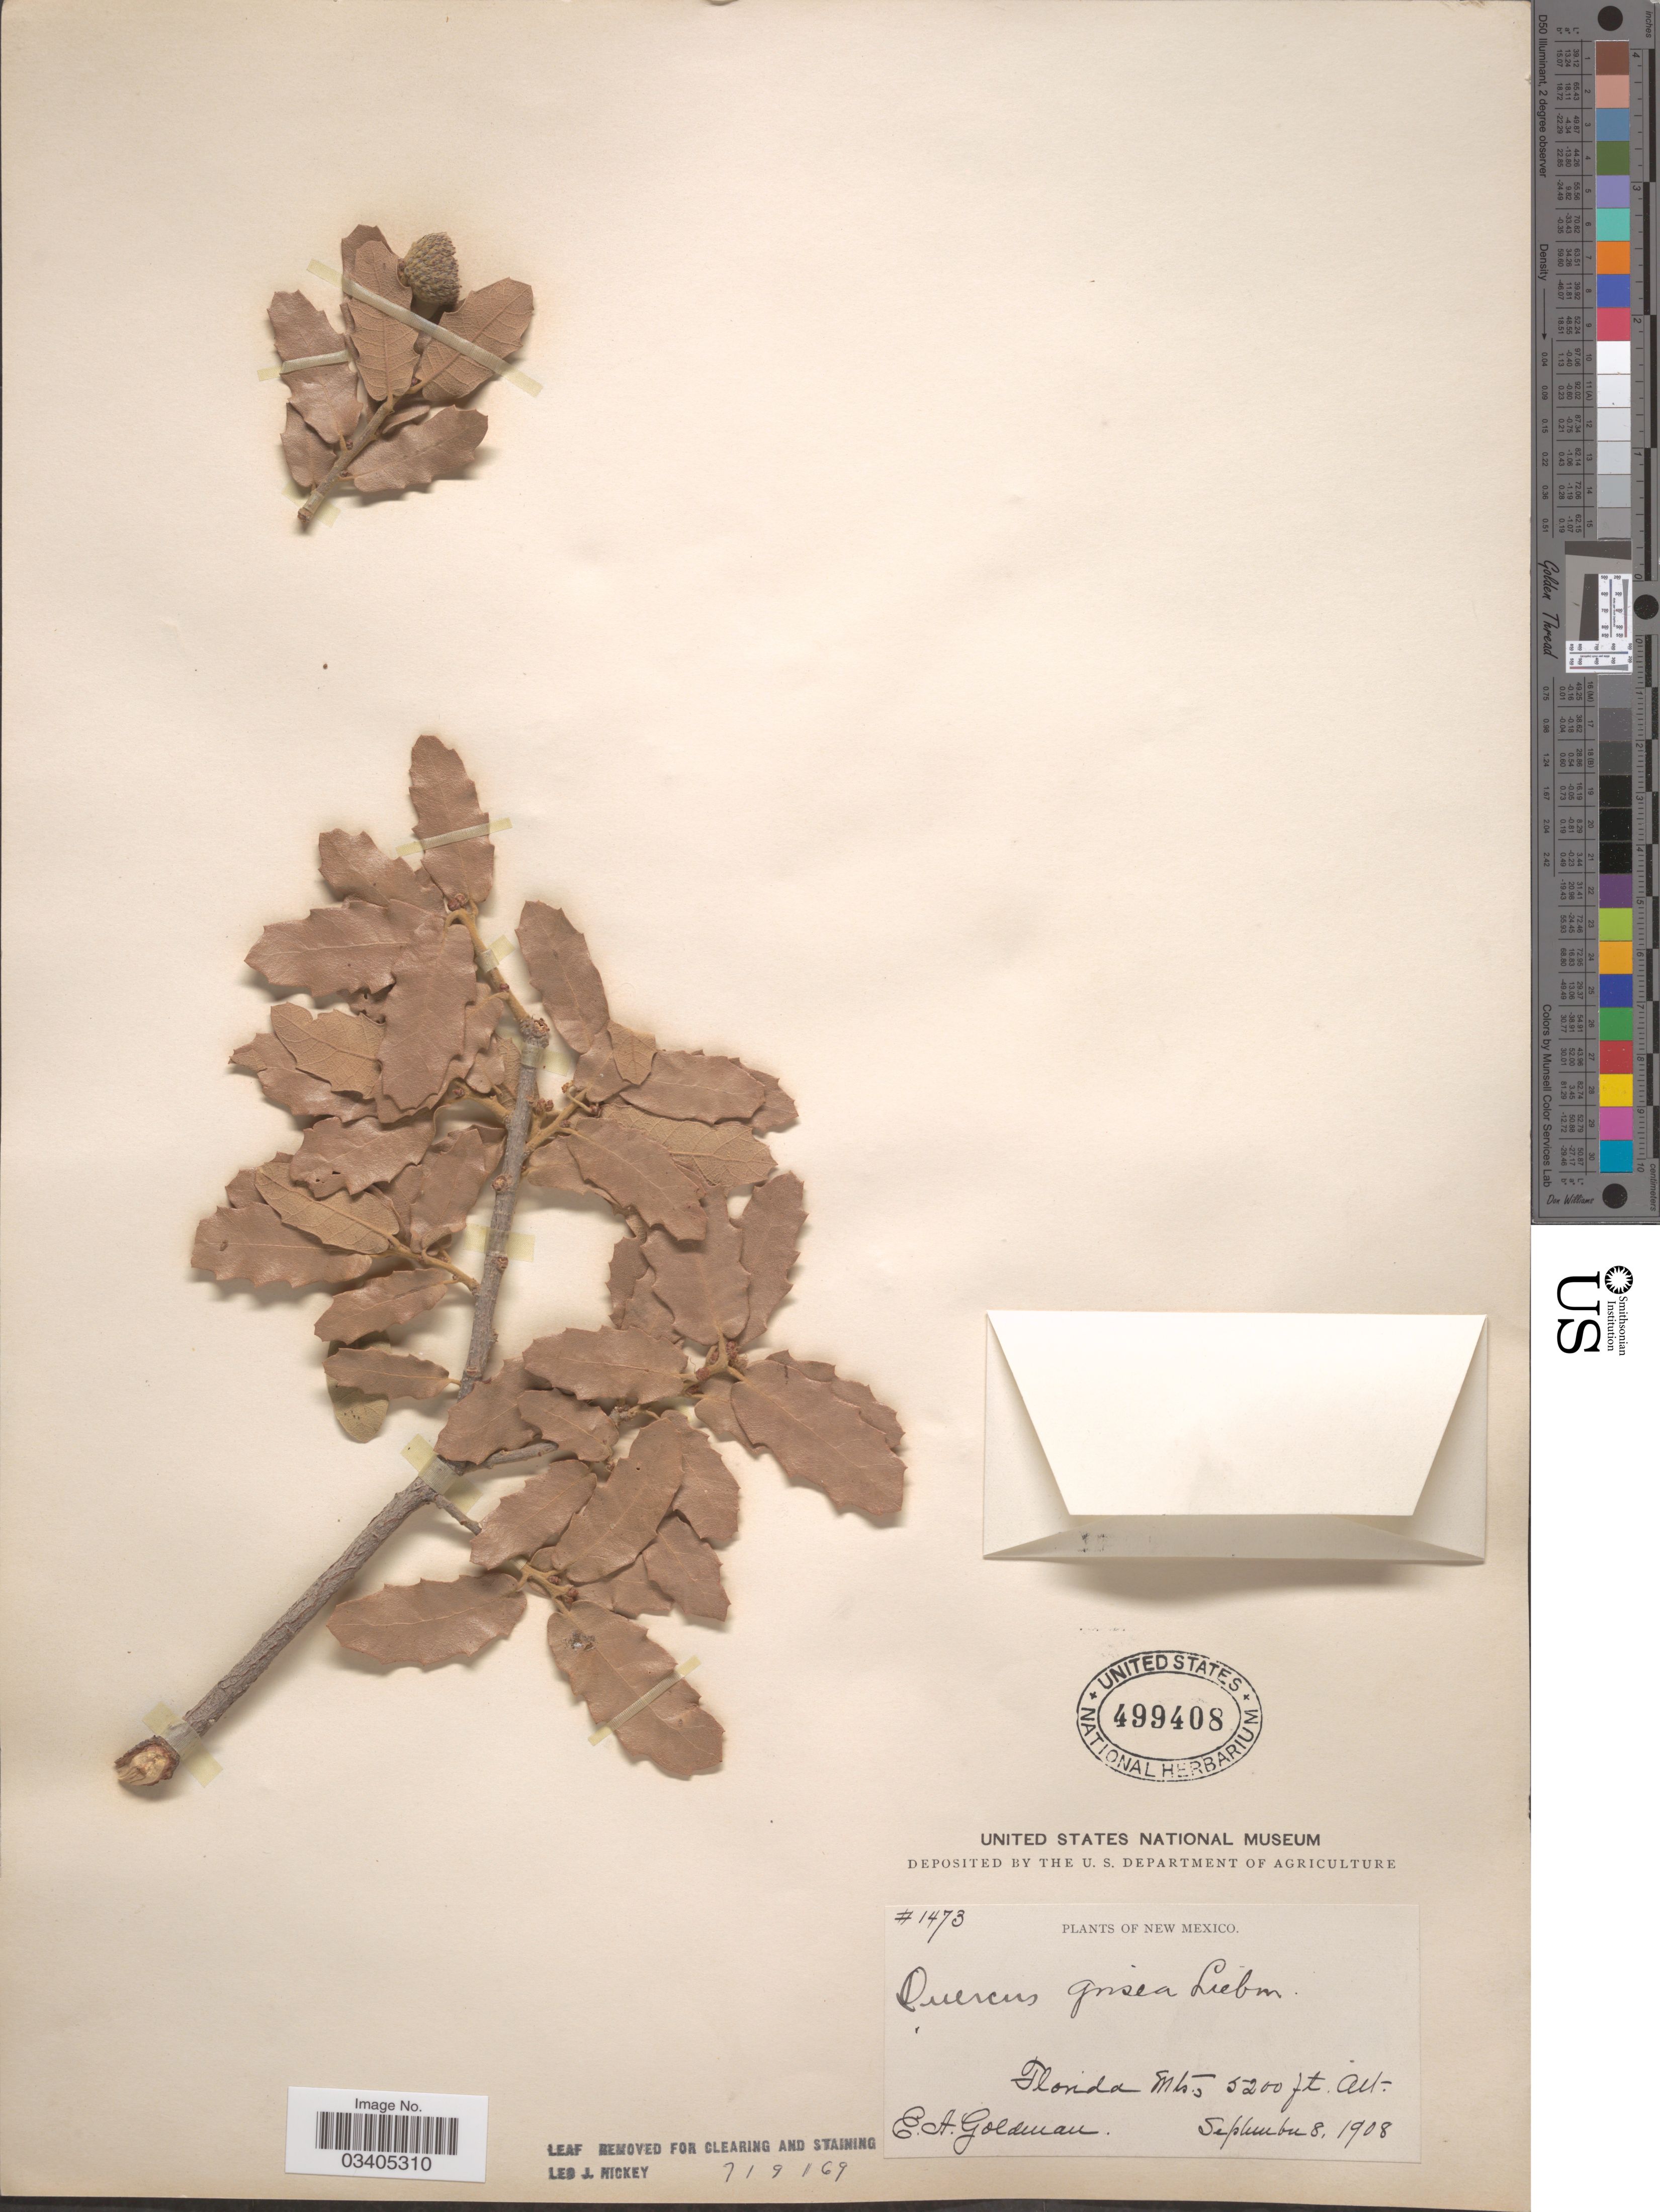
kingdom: Plantae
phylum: Tracheophyta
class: Magnoliopsida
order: Fagales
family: Fagaceae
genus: Quercus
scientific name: Quercus grisea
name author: Liebm.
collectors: E. A. Goldman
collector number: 1473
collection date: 1908-09-08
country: United States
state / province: New Mexico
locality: Florida Mts.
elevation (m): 1585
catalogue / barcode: US 499408